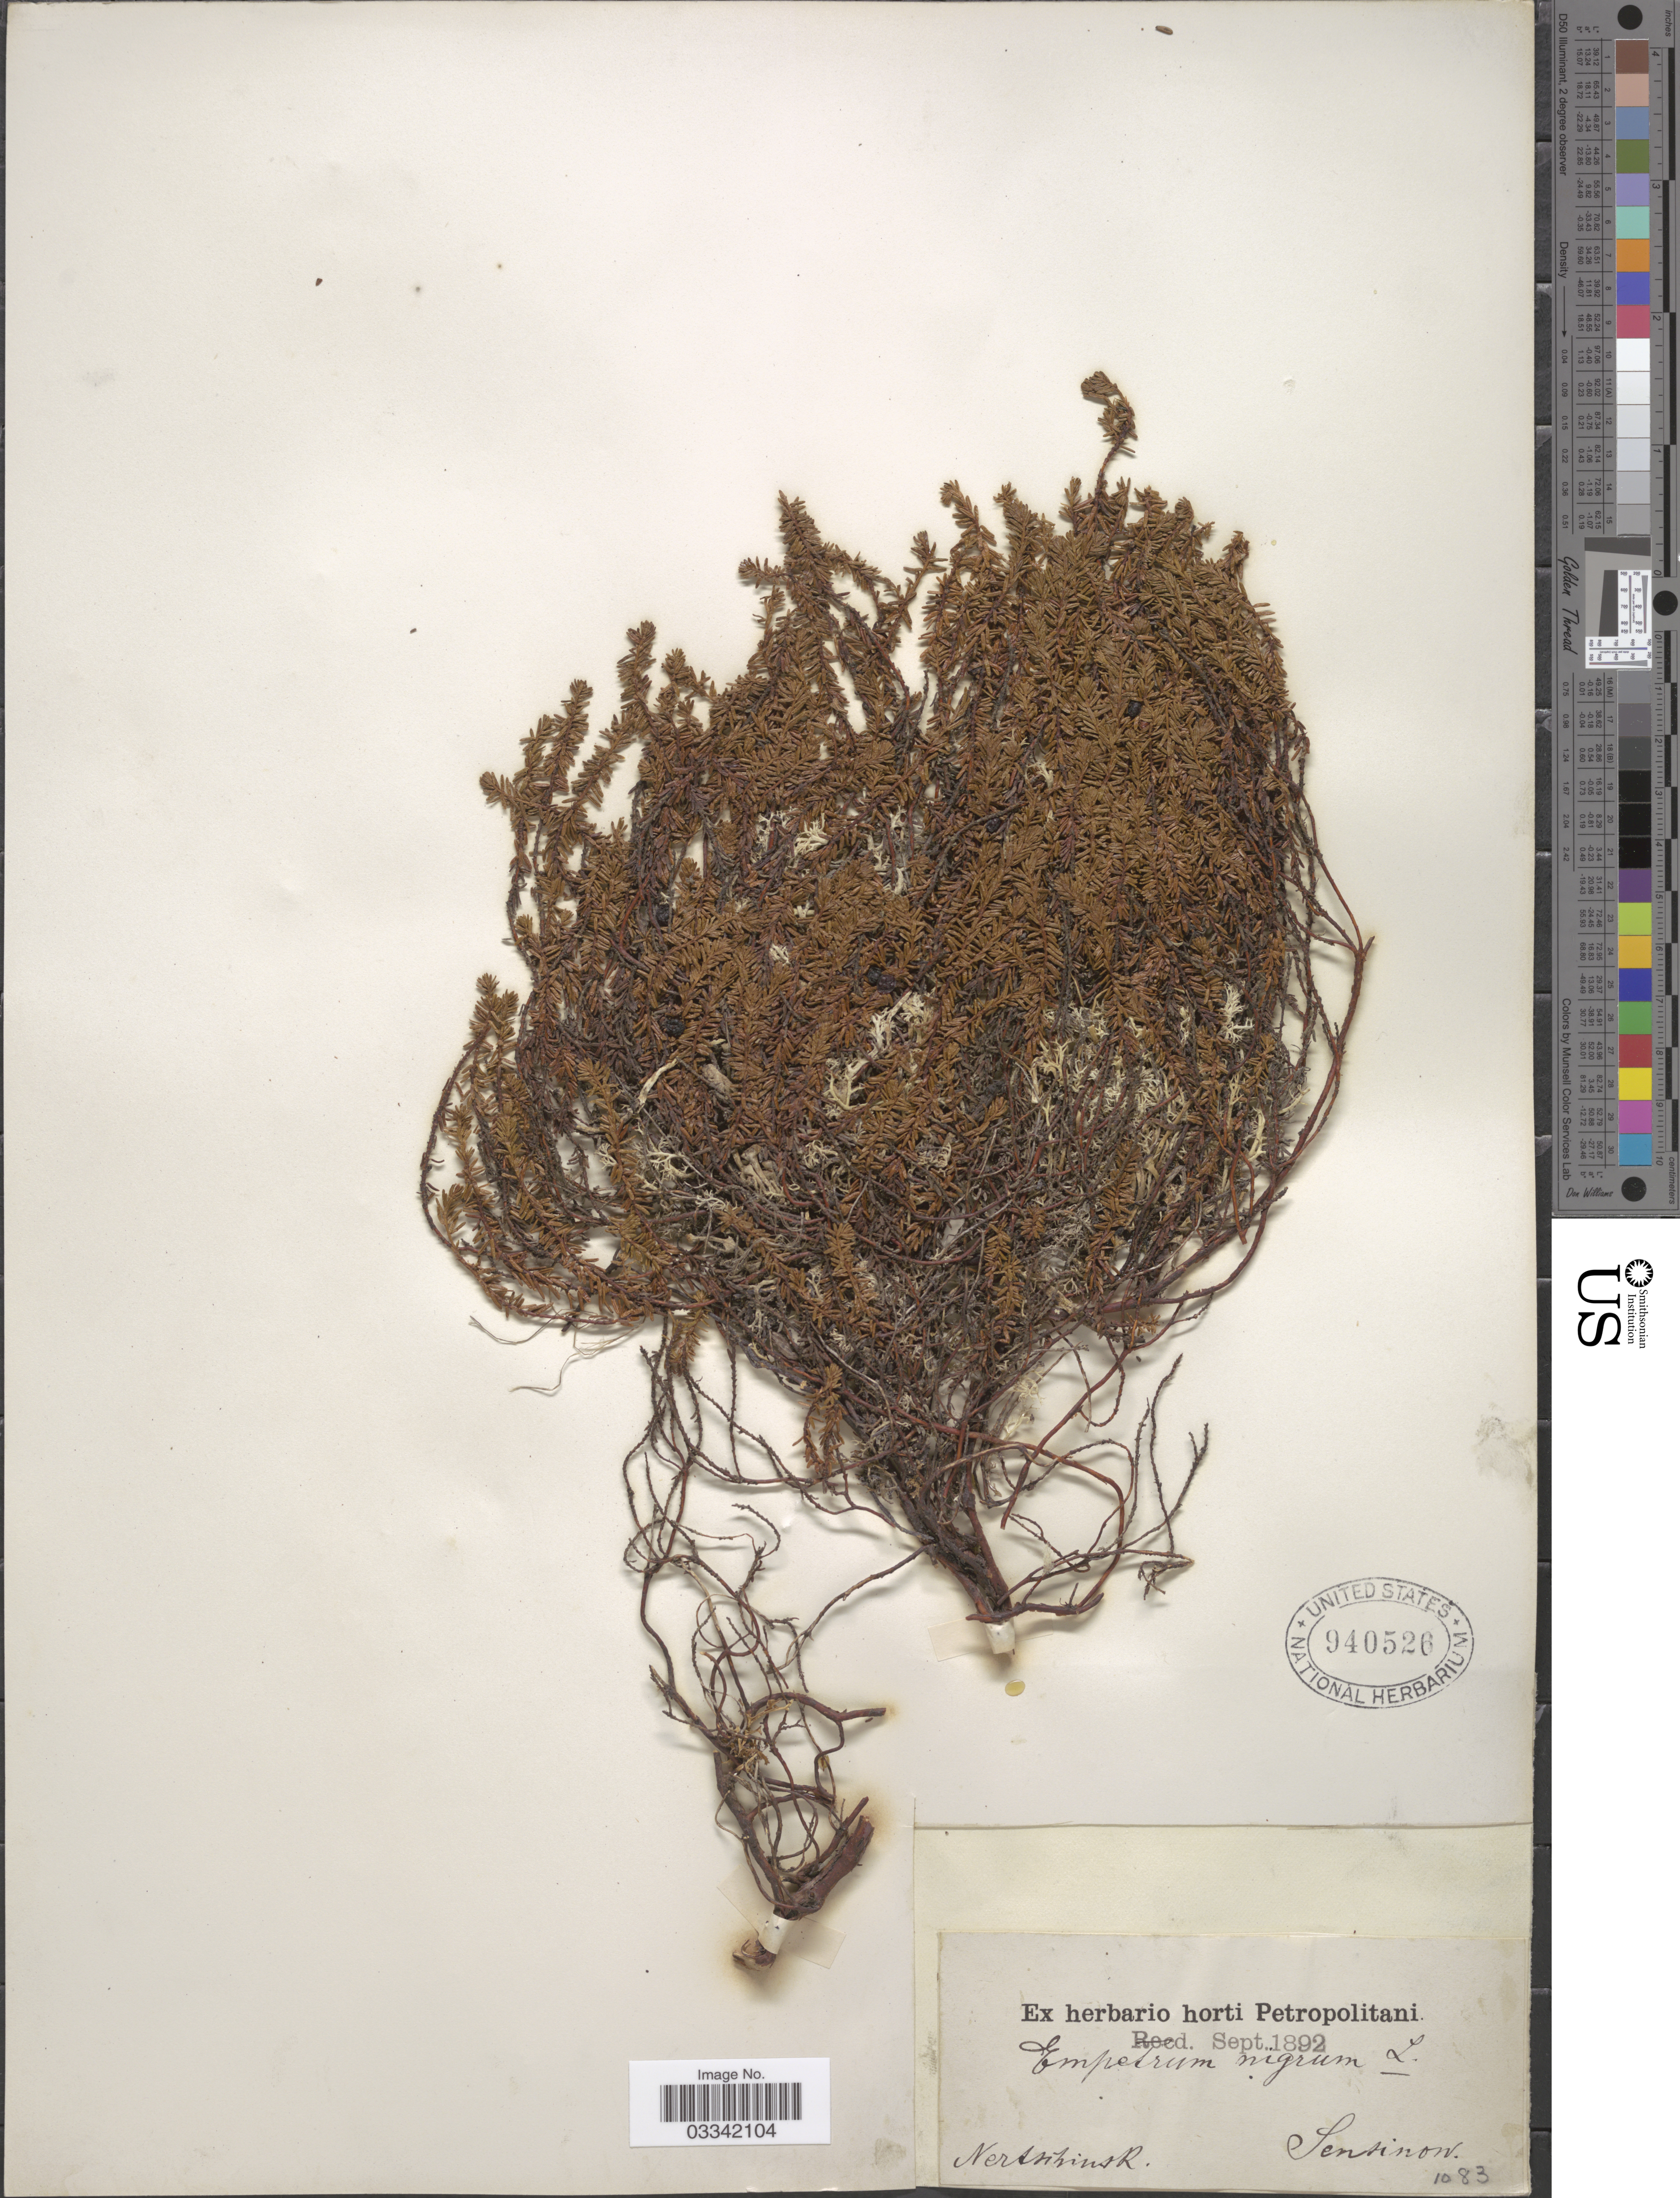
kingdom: Plantae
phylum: Tracheophyta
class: Magnoliopsida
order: Ericales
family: Ericaceae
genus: Empetrum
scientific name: Empetrum nigrum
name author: L.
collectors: Sensinoff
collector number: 1083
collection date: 1892-09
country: Russian Federation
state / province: Zabaykalsky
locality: Nertschinsk.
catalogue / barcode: US 940526